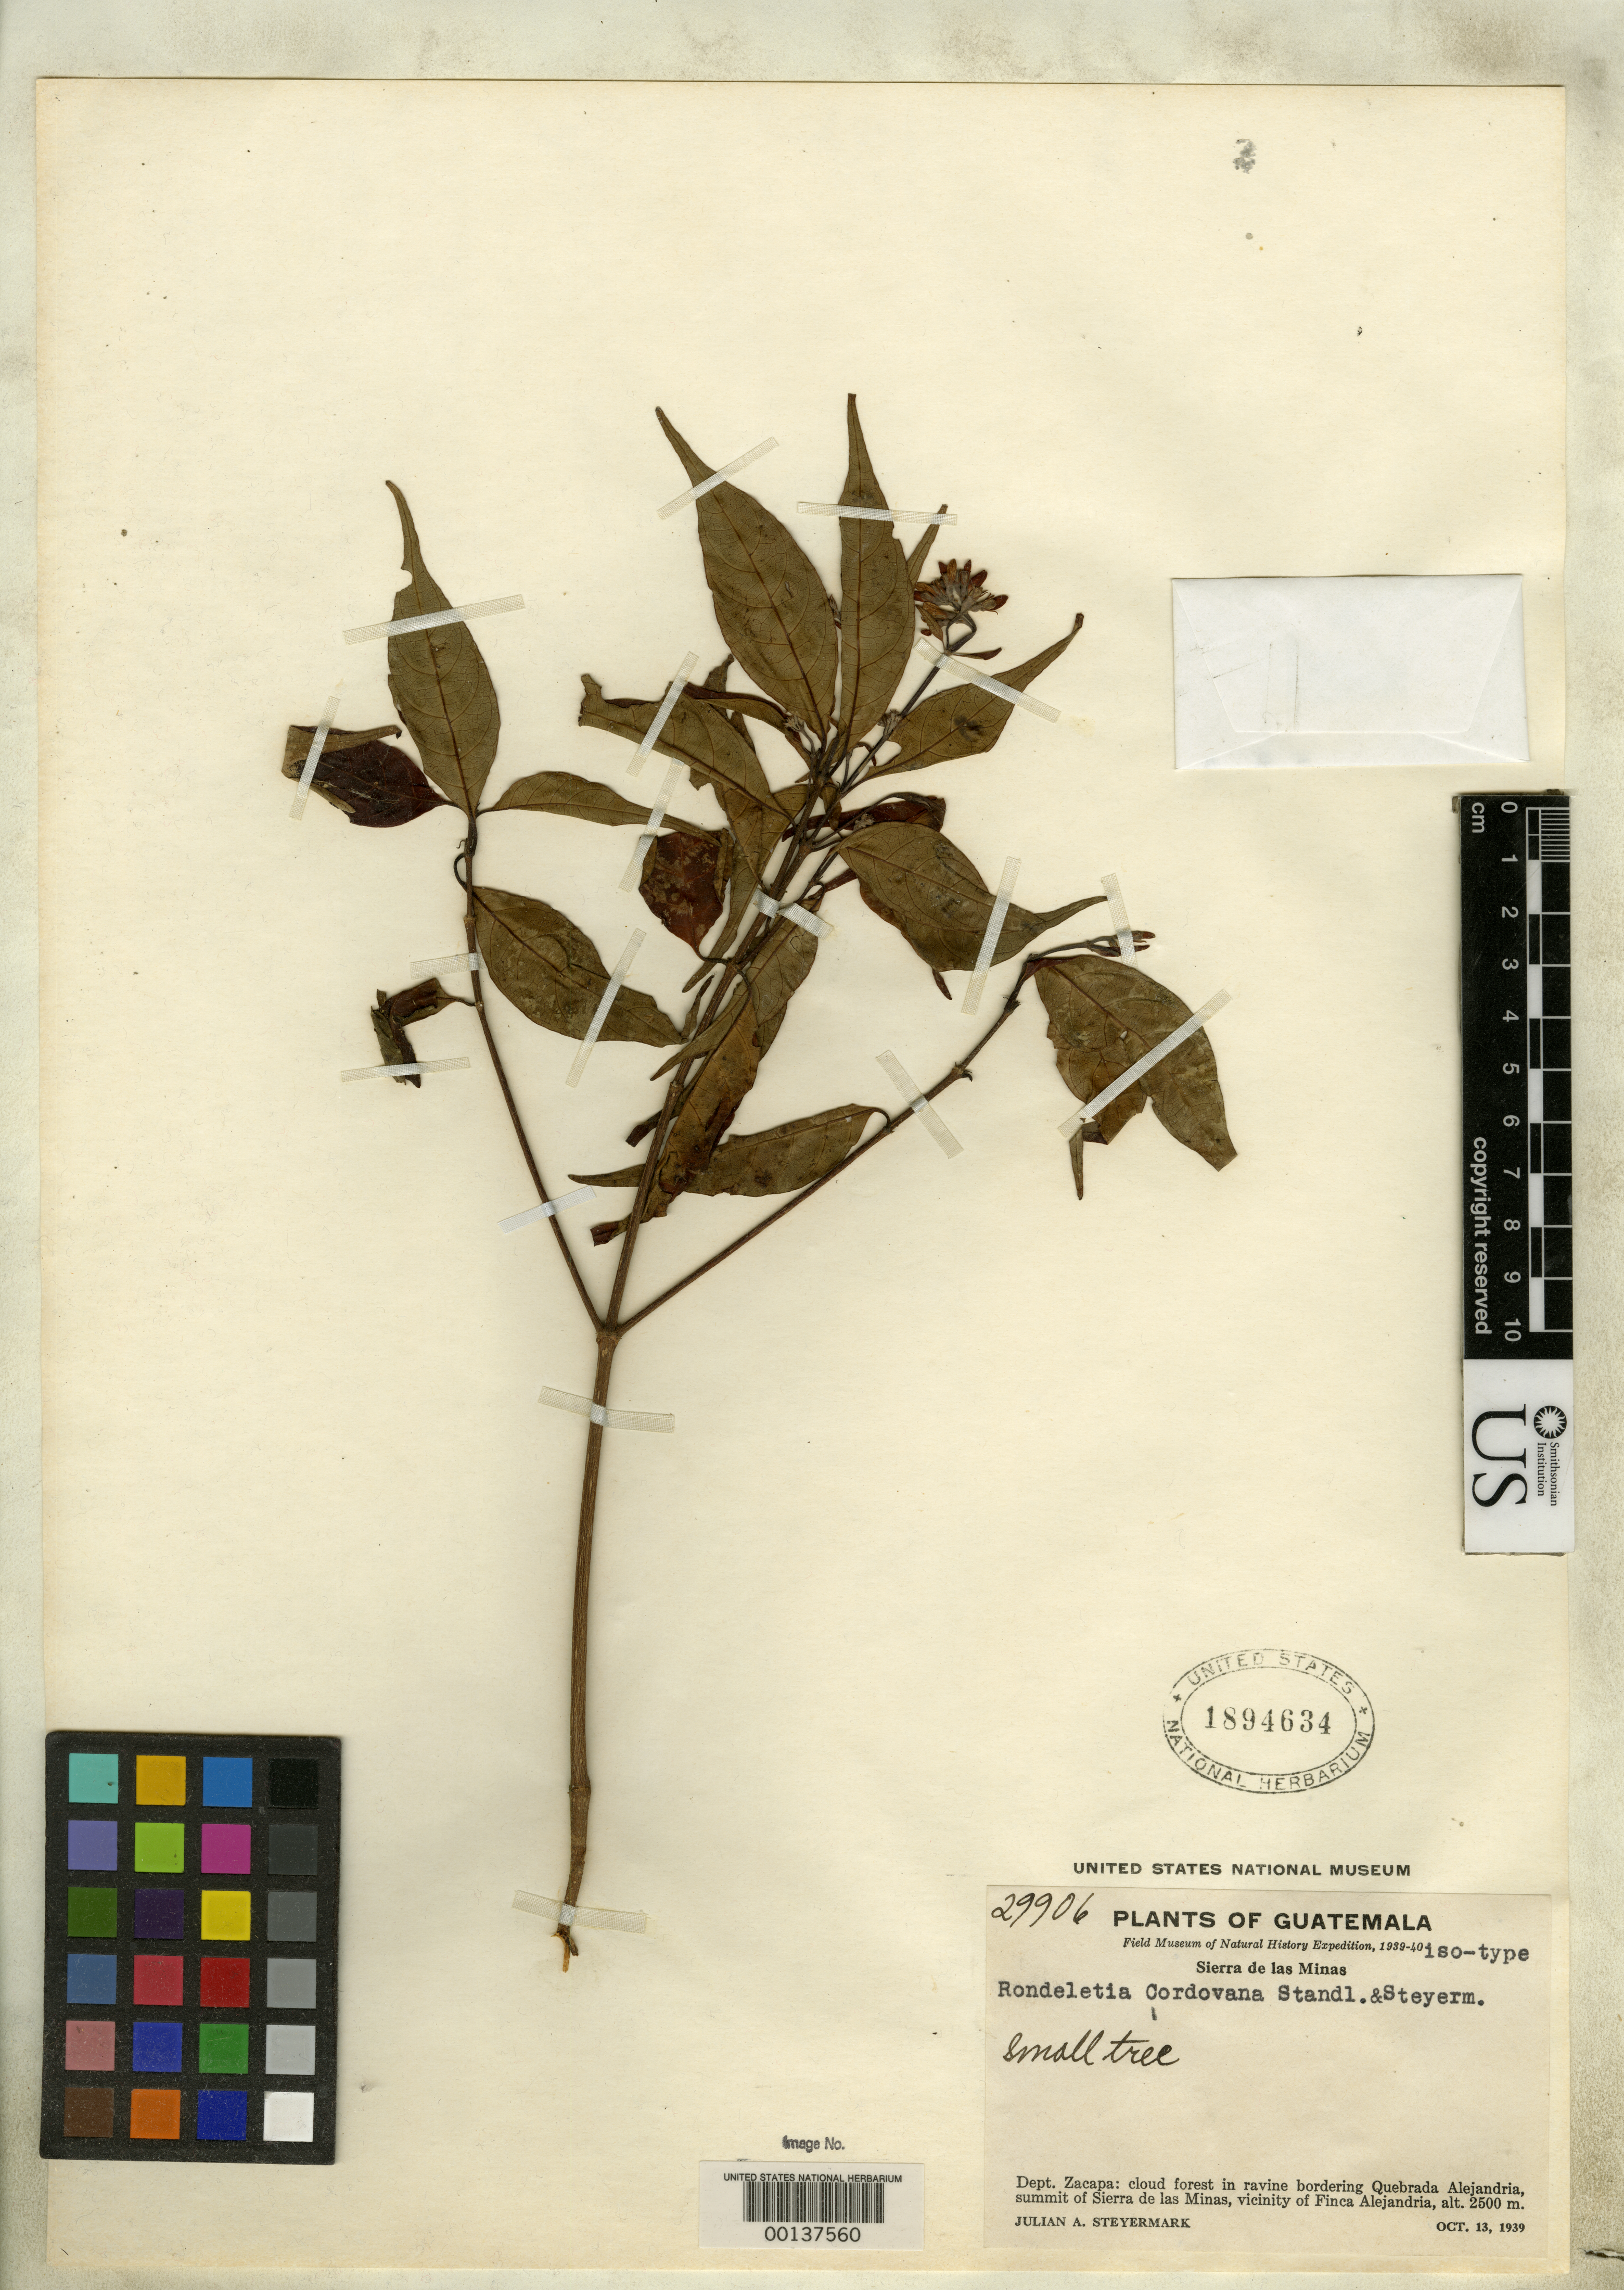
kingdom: Plantae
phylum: Tracheophyta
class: Magnoliopsida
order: Gentianales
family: Rubiaceae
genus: Rondeletia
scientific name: Rondeletia cordovana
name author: Standl. & Steyerm.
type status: Isotype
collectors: J. Steyermark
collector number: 29906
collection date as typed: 13 Oct 1939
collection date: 1939-10-13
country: Guatemala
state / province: Zacapa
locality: Quebrada Alejandria, summit of Sierra de Las Minas, vicinity of Finca Alejandria.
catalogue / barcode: US 1894634